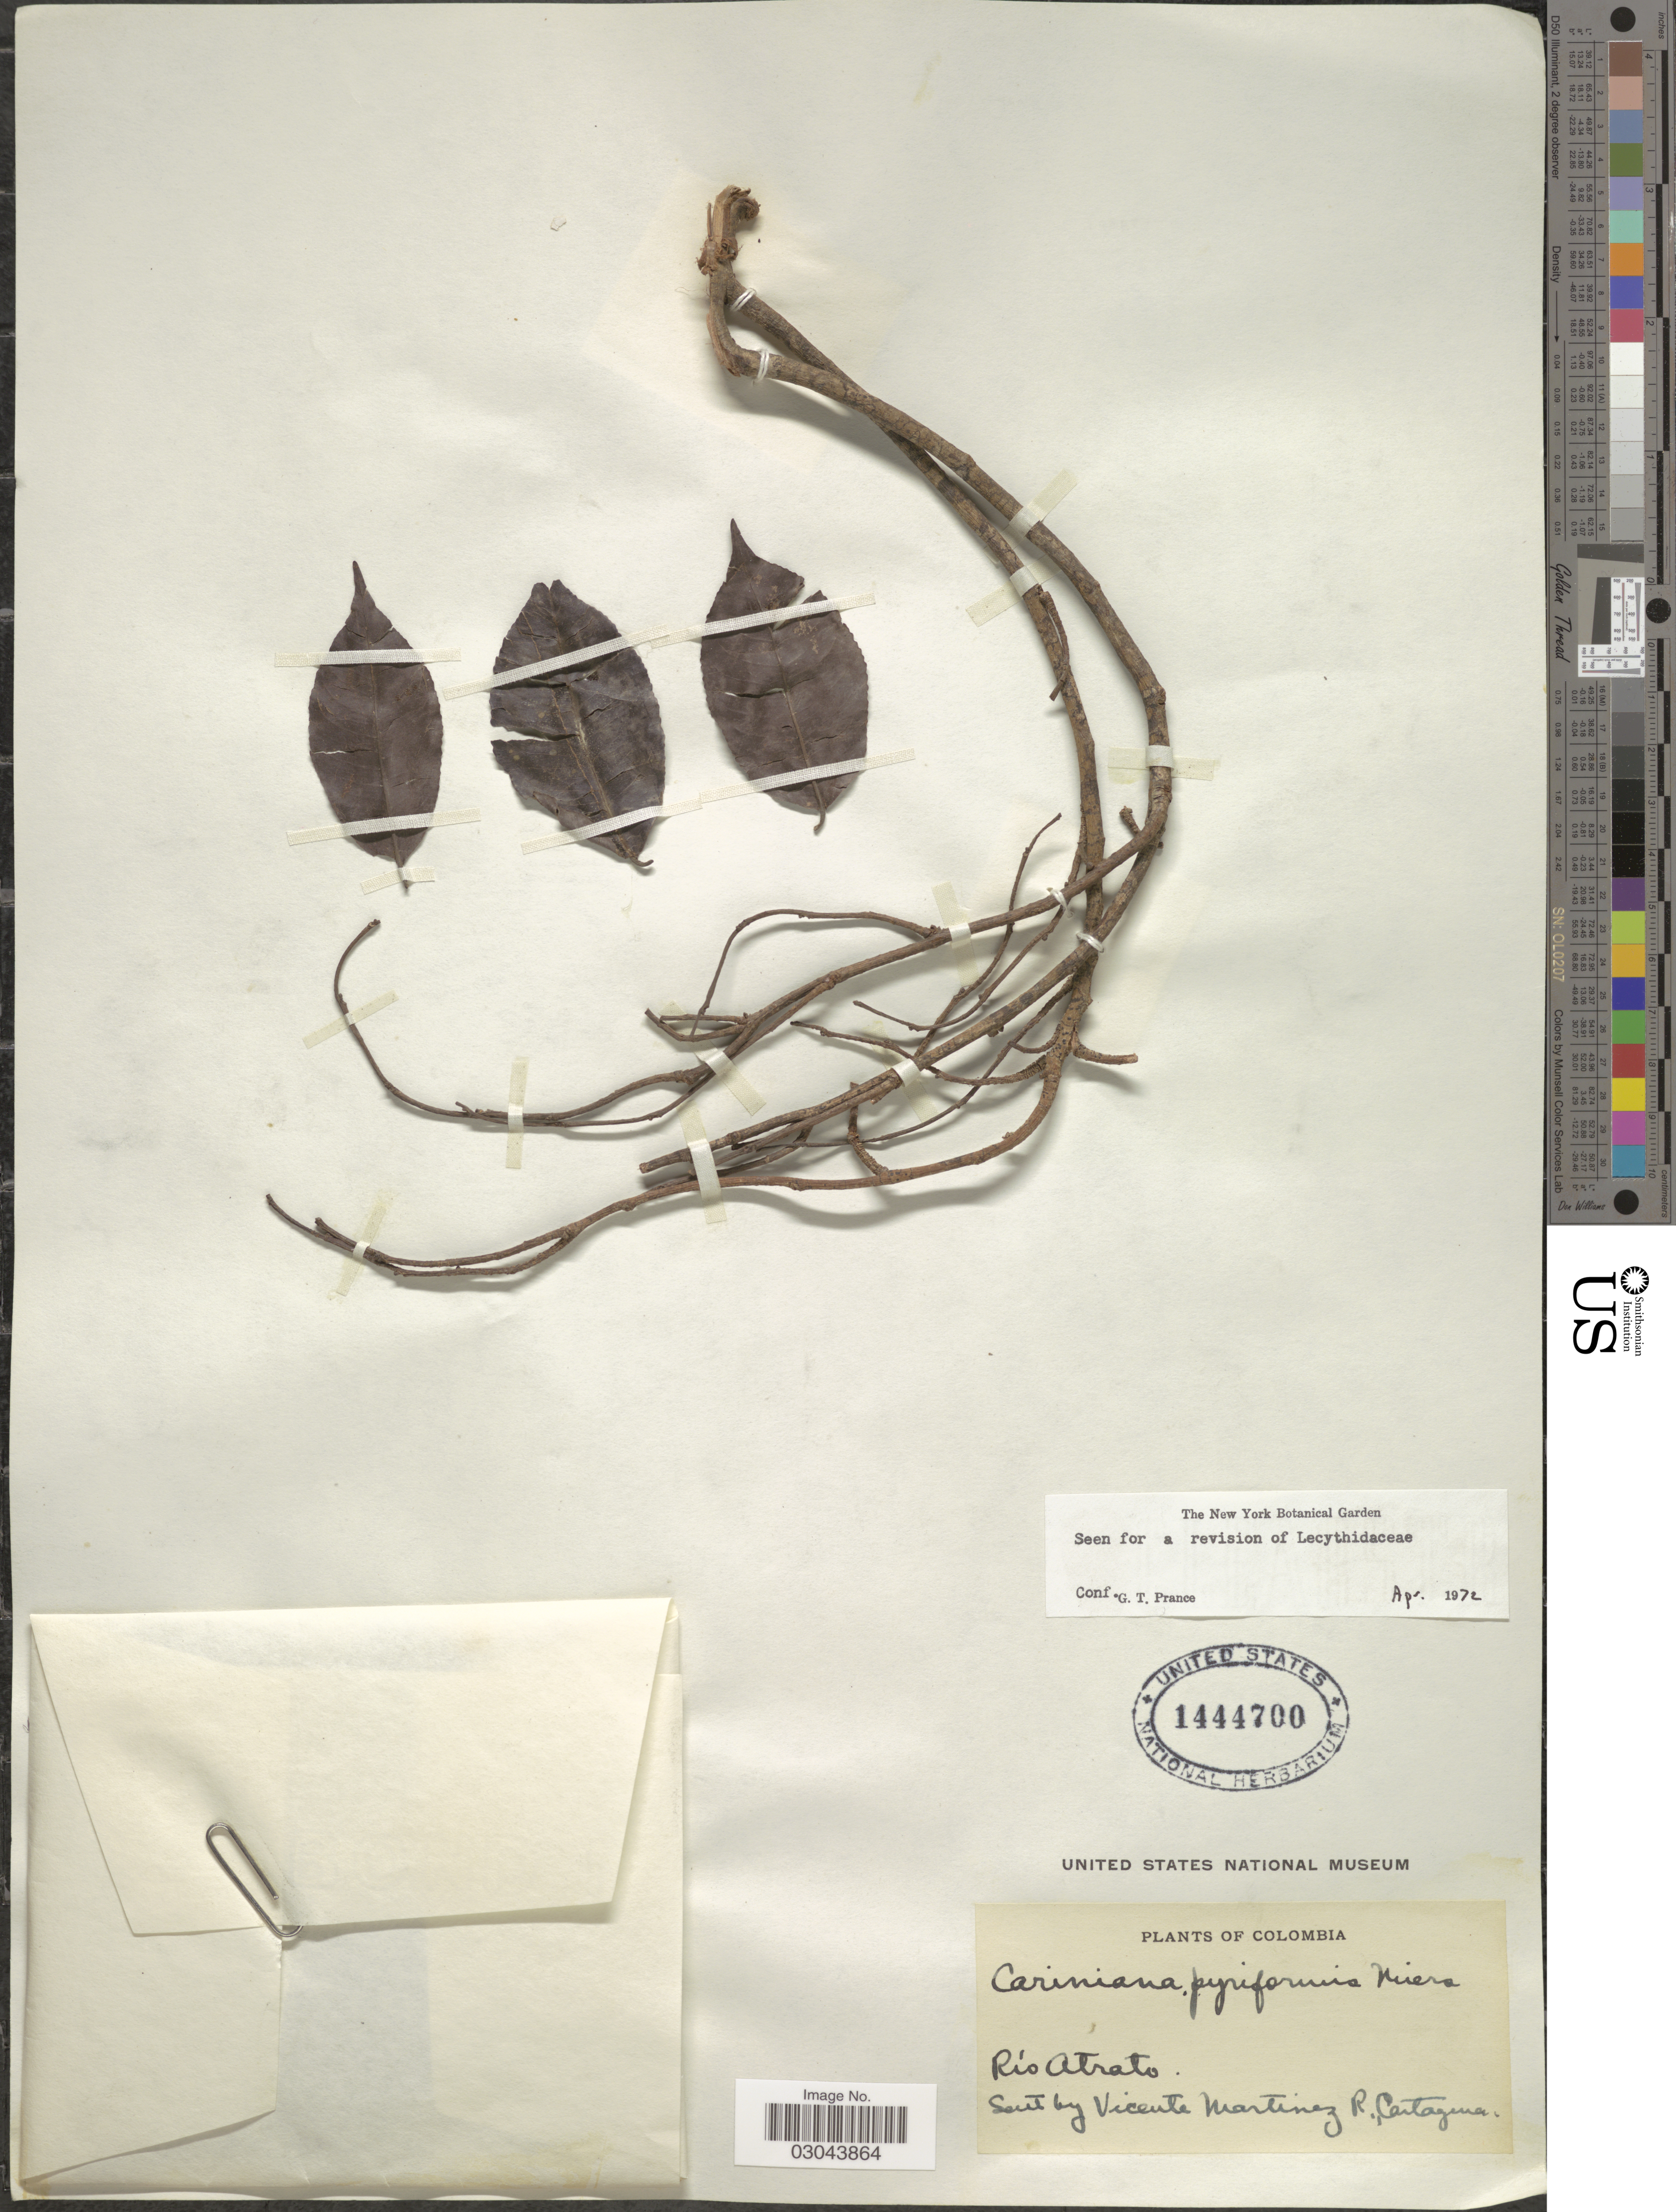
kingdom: Plantae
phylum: Tracheophyta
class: Magnoliopsida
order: Ericales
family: Lecythidaceae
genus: Cariniana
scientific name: Cariniana pyriformis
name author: Miers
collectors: V. M. Martínez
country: Colombia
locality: Río Atrato.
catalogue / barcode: US 1444700